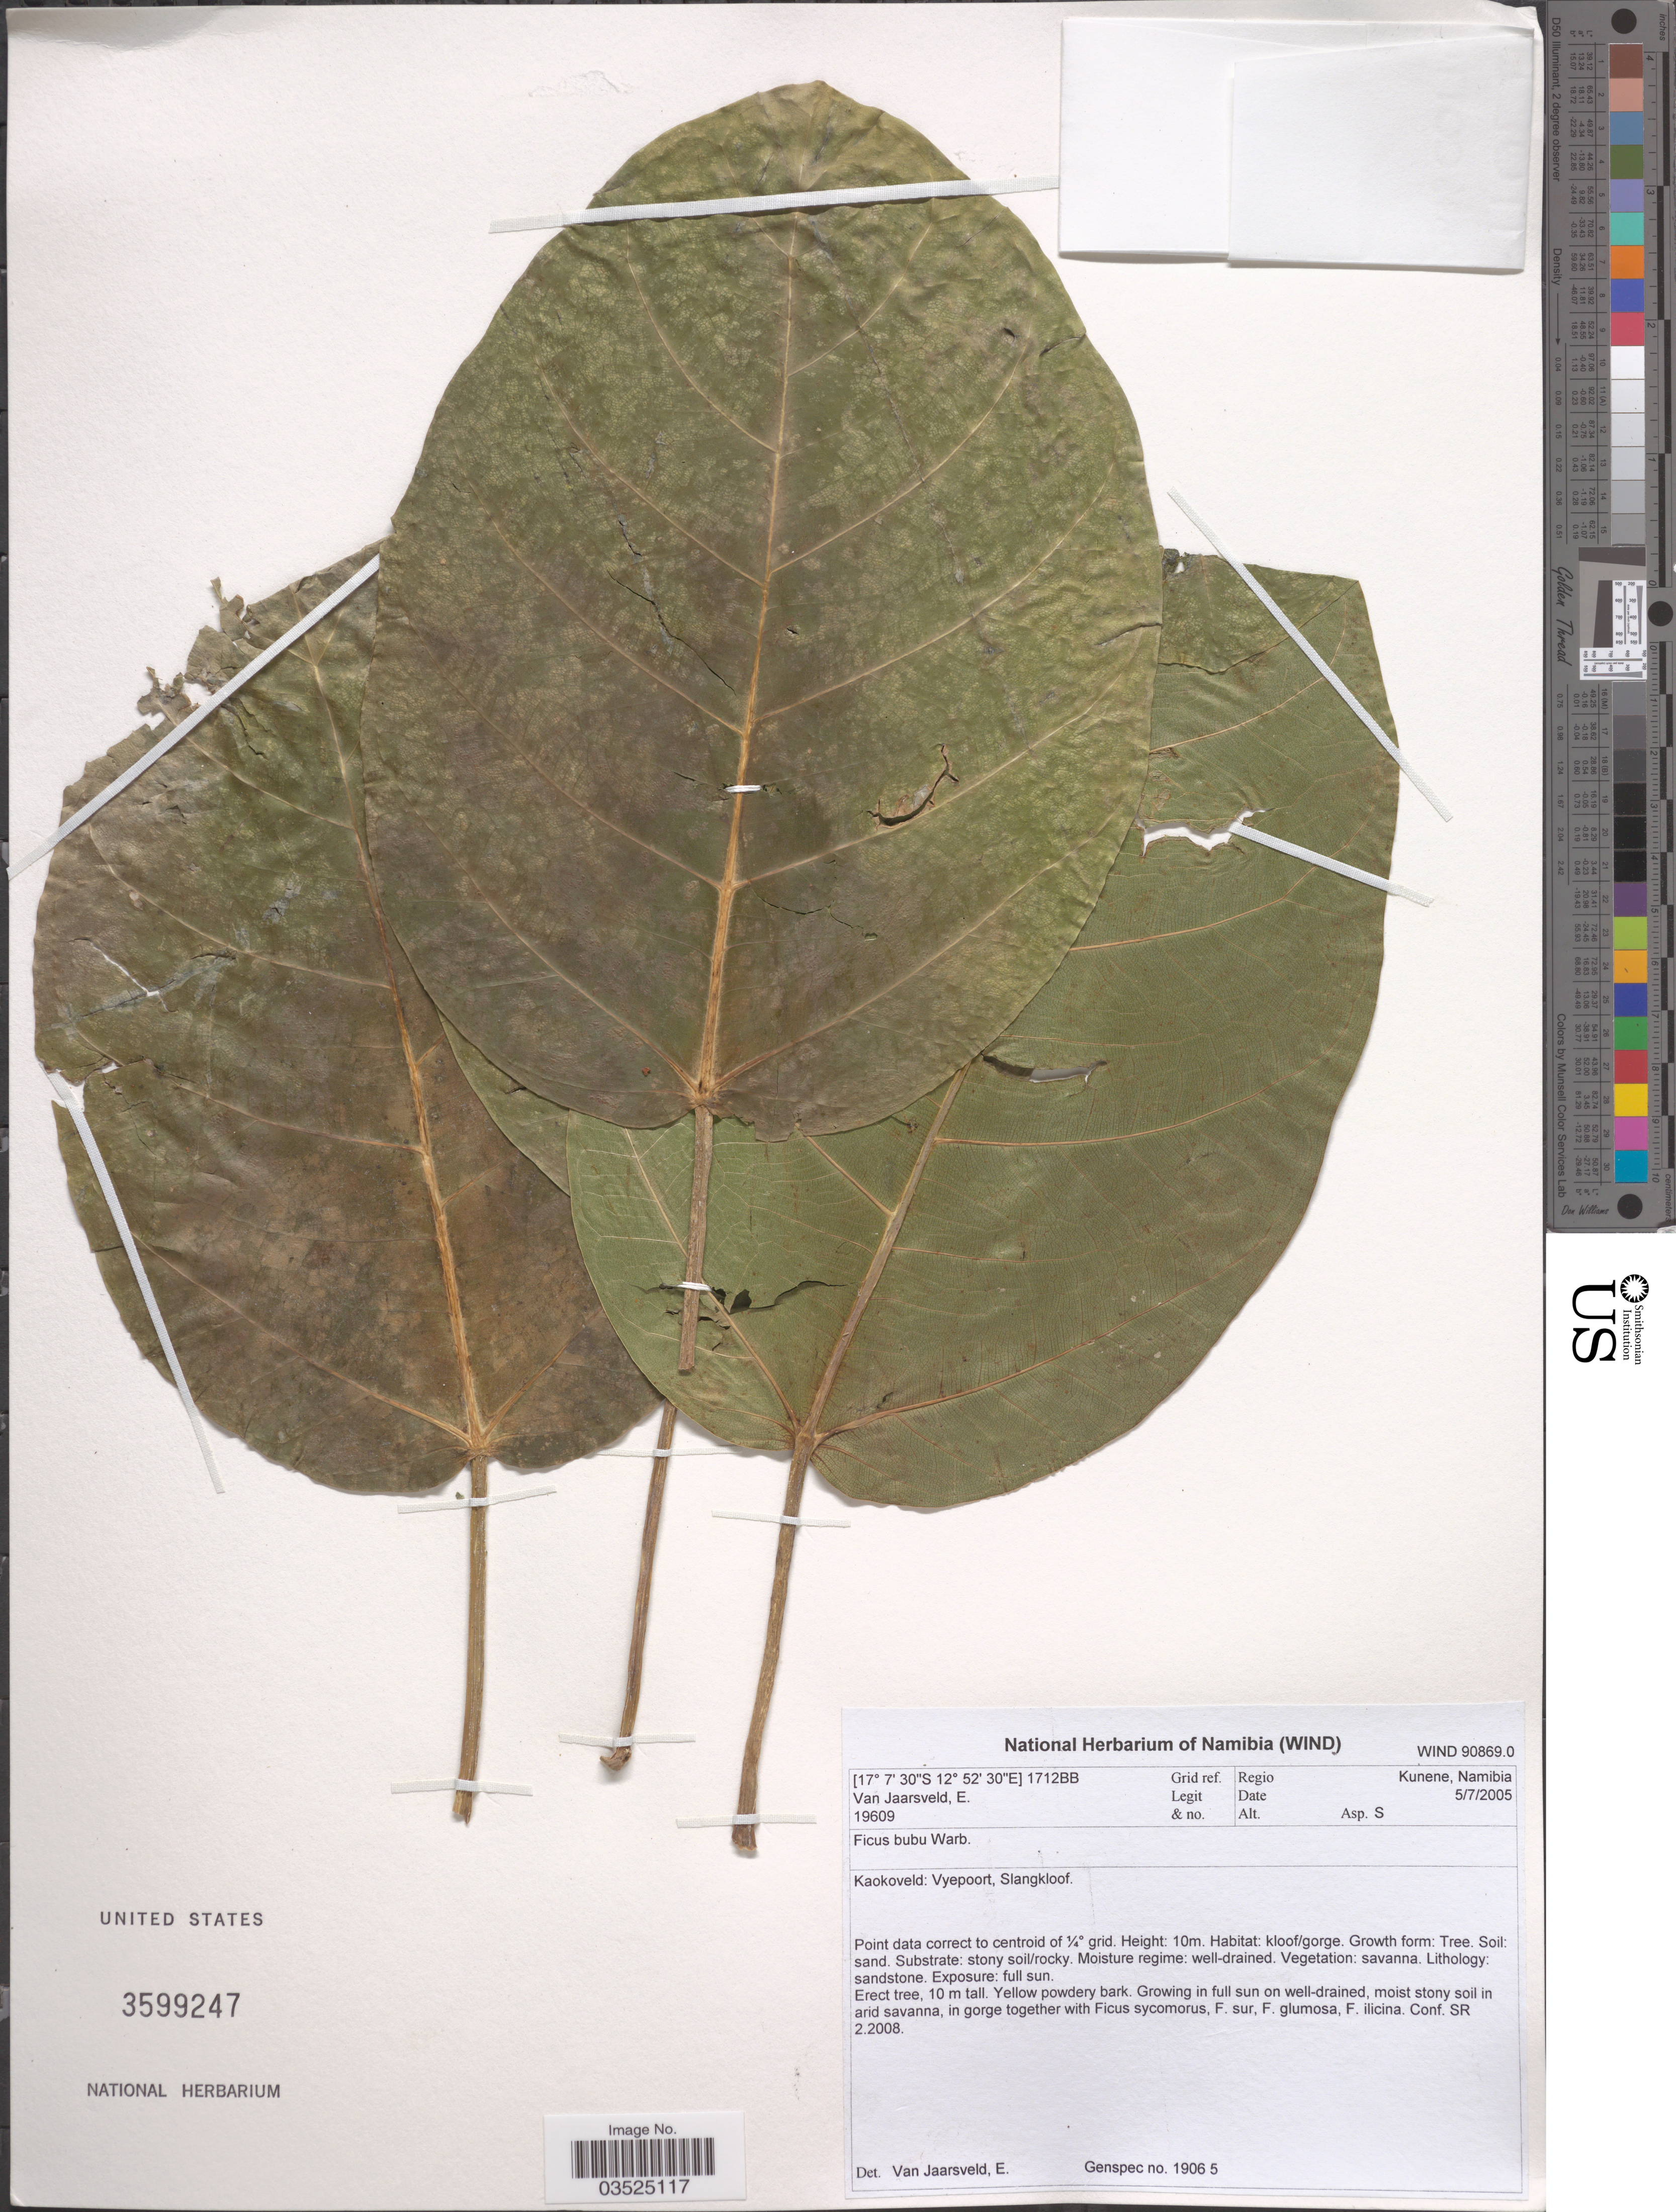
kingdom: Plantae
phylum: Tracheophyta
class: Magnoliopsida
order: Rosales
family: Moraceae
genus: Ficus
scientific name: Ficus bubu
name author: Warb.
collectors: E. van Jaarsveld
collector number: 19609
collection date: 2005-07-05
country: Namibia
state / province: Kunene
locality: Grid ref. Legit & no. 1712BB. Regio Kunene, Namibia. Kaokoveld: Vyepoort, Slangkloof.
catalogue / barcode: US 3599247